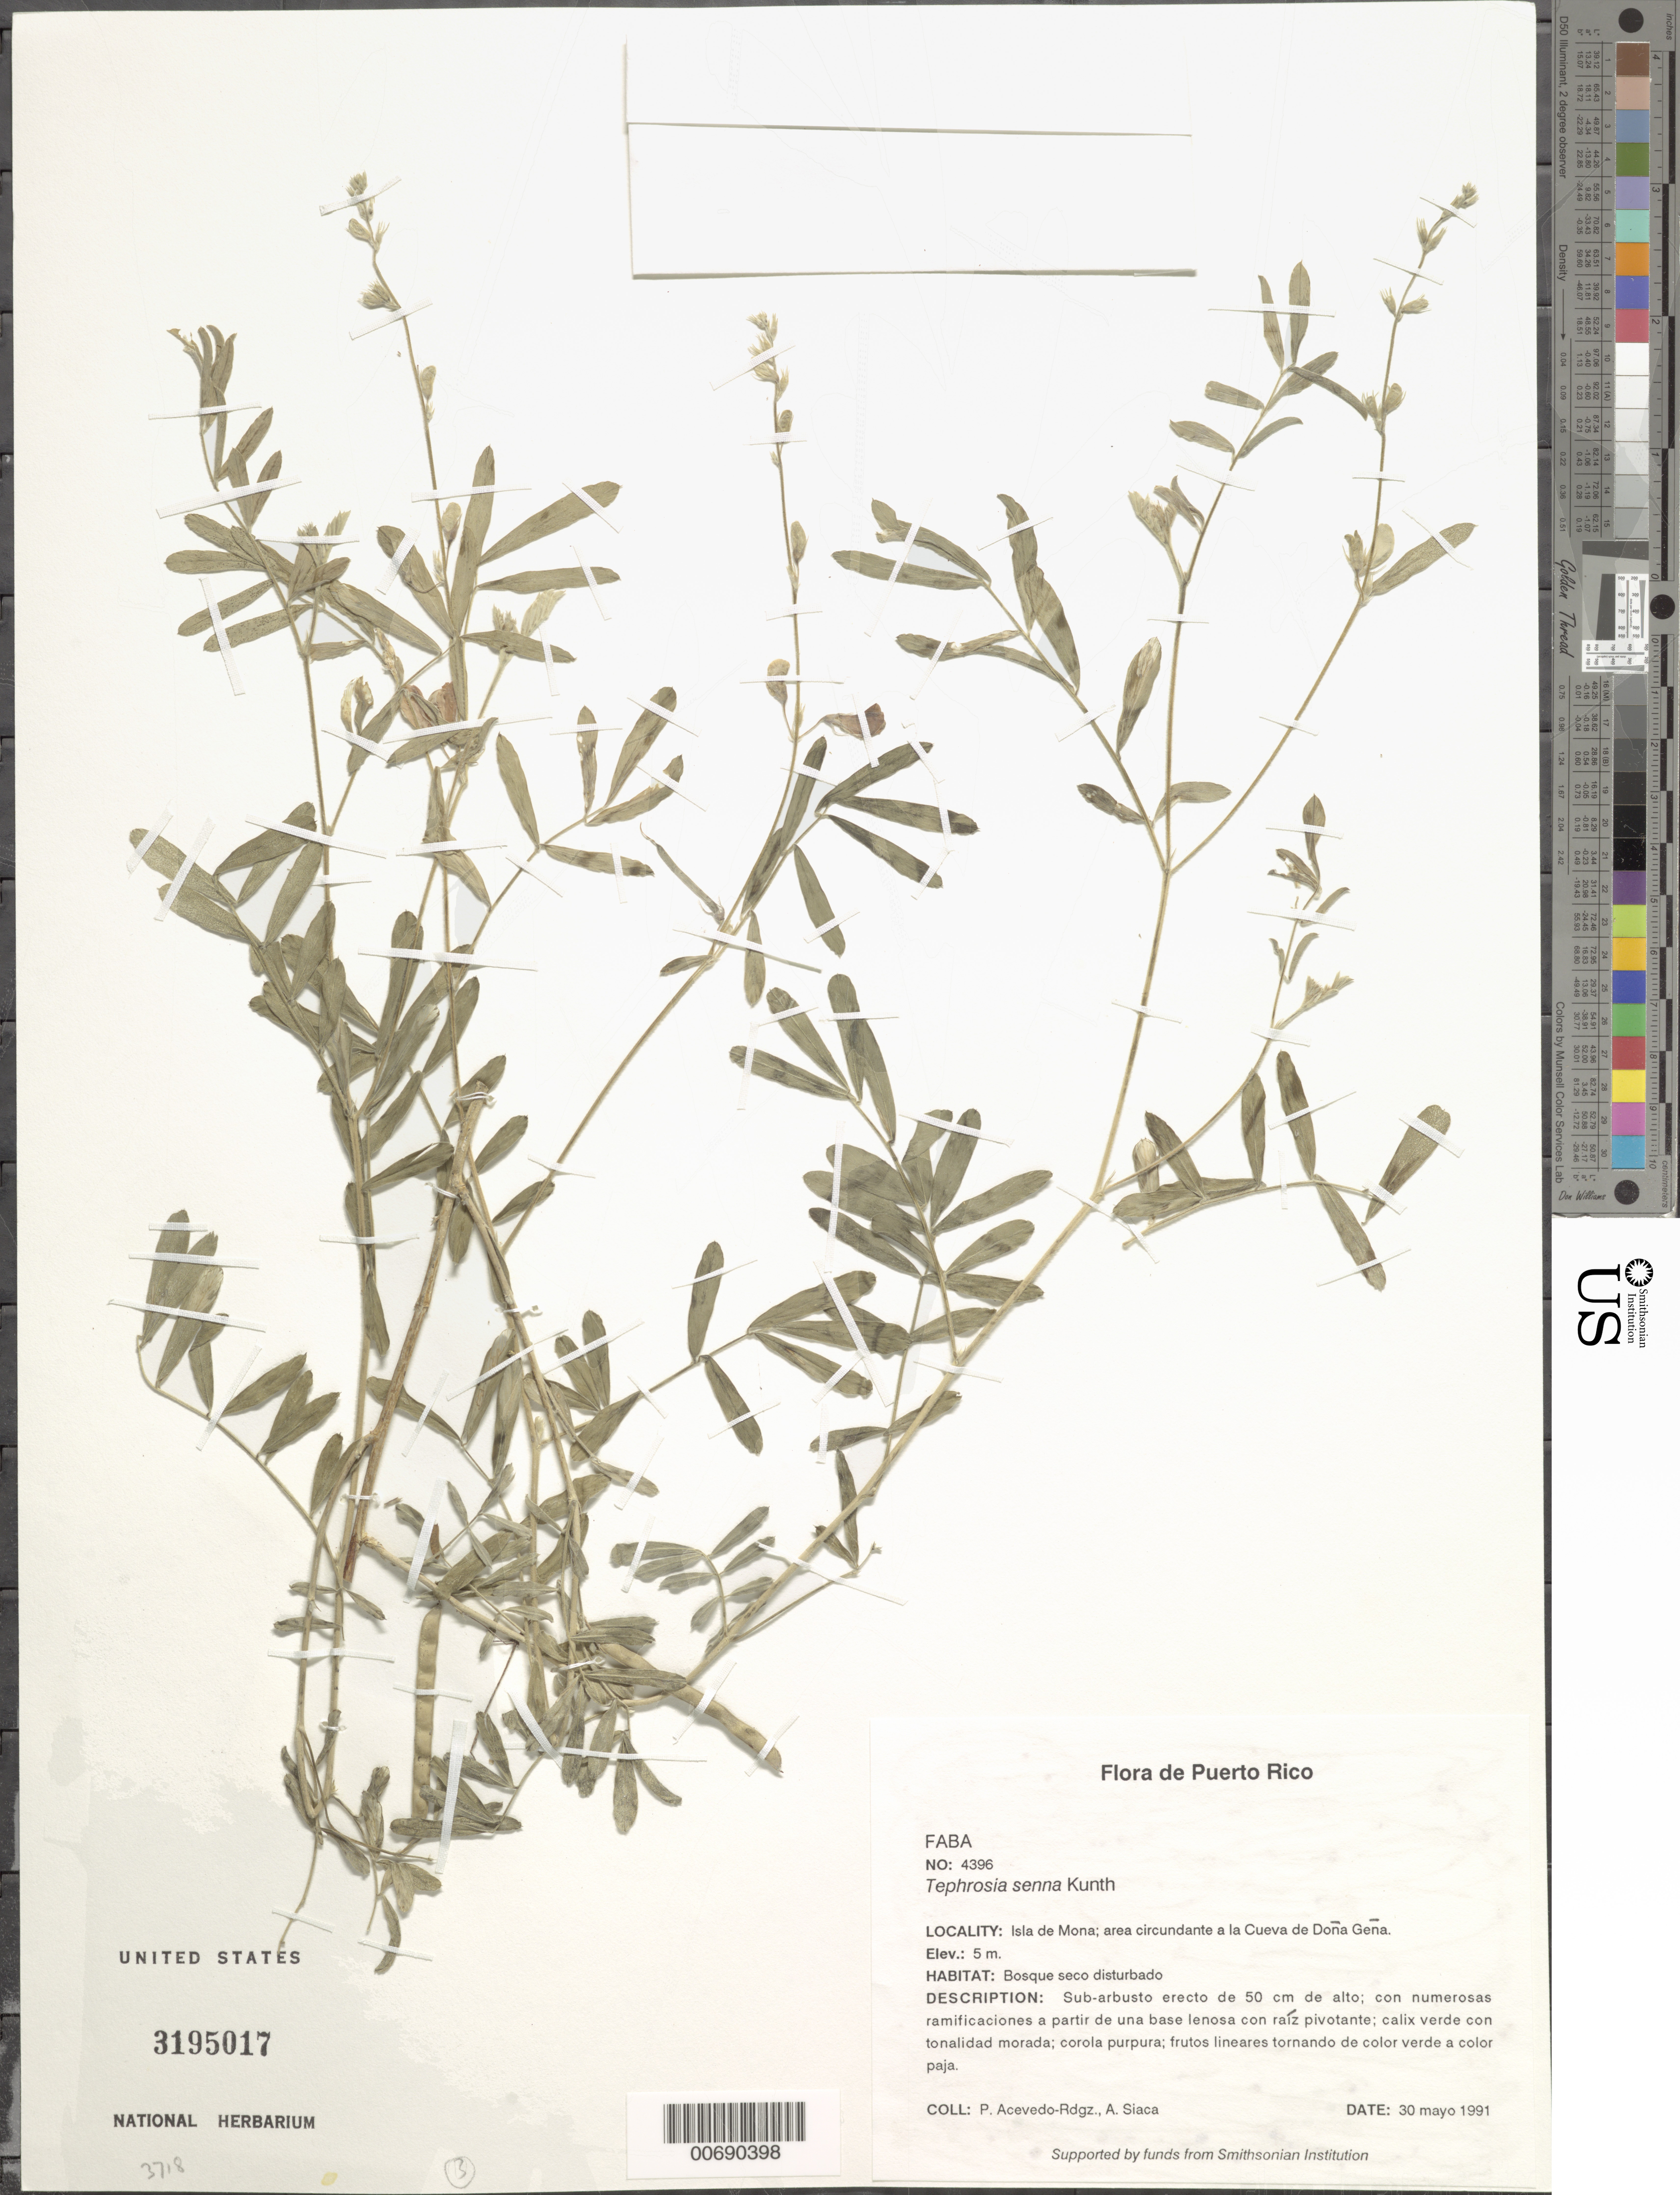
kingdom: Plantae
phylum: Tracheophyta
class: Magnoliopsida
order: Fabales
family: Fabaceae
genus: Tephrosia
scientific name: Tephrosia senna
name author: Kunth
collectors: P. Acevedo-Rodr. & A. Siaca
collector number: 4396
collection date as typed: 30 May 1991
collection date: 1991-05-30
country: Puerto Rico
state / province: Mayaguëz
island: Mona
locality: Isla de Mona; area circundante a la Cueva de Dona Gena.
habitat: Bosque seco disturbado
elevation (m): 5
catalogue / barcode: US 3195017